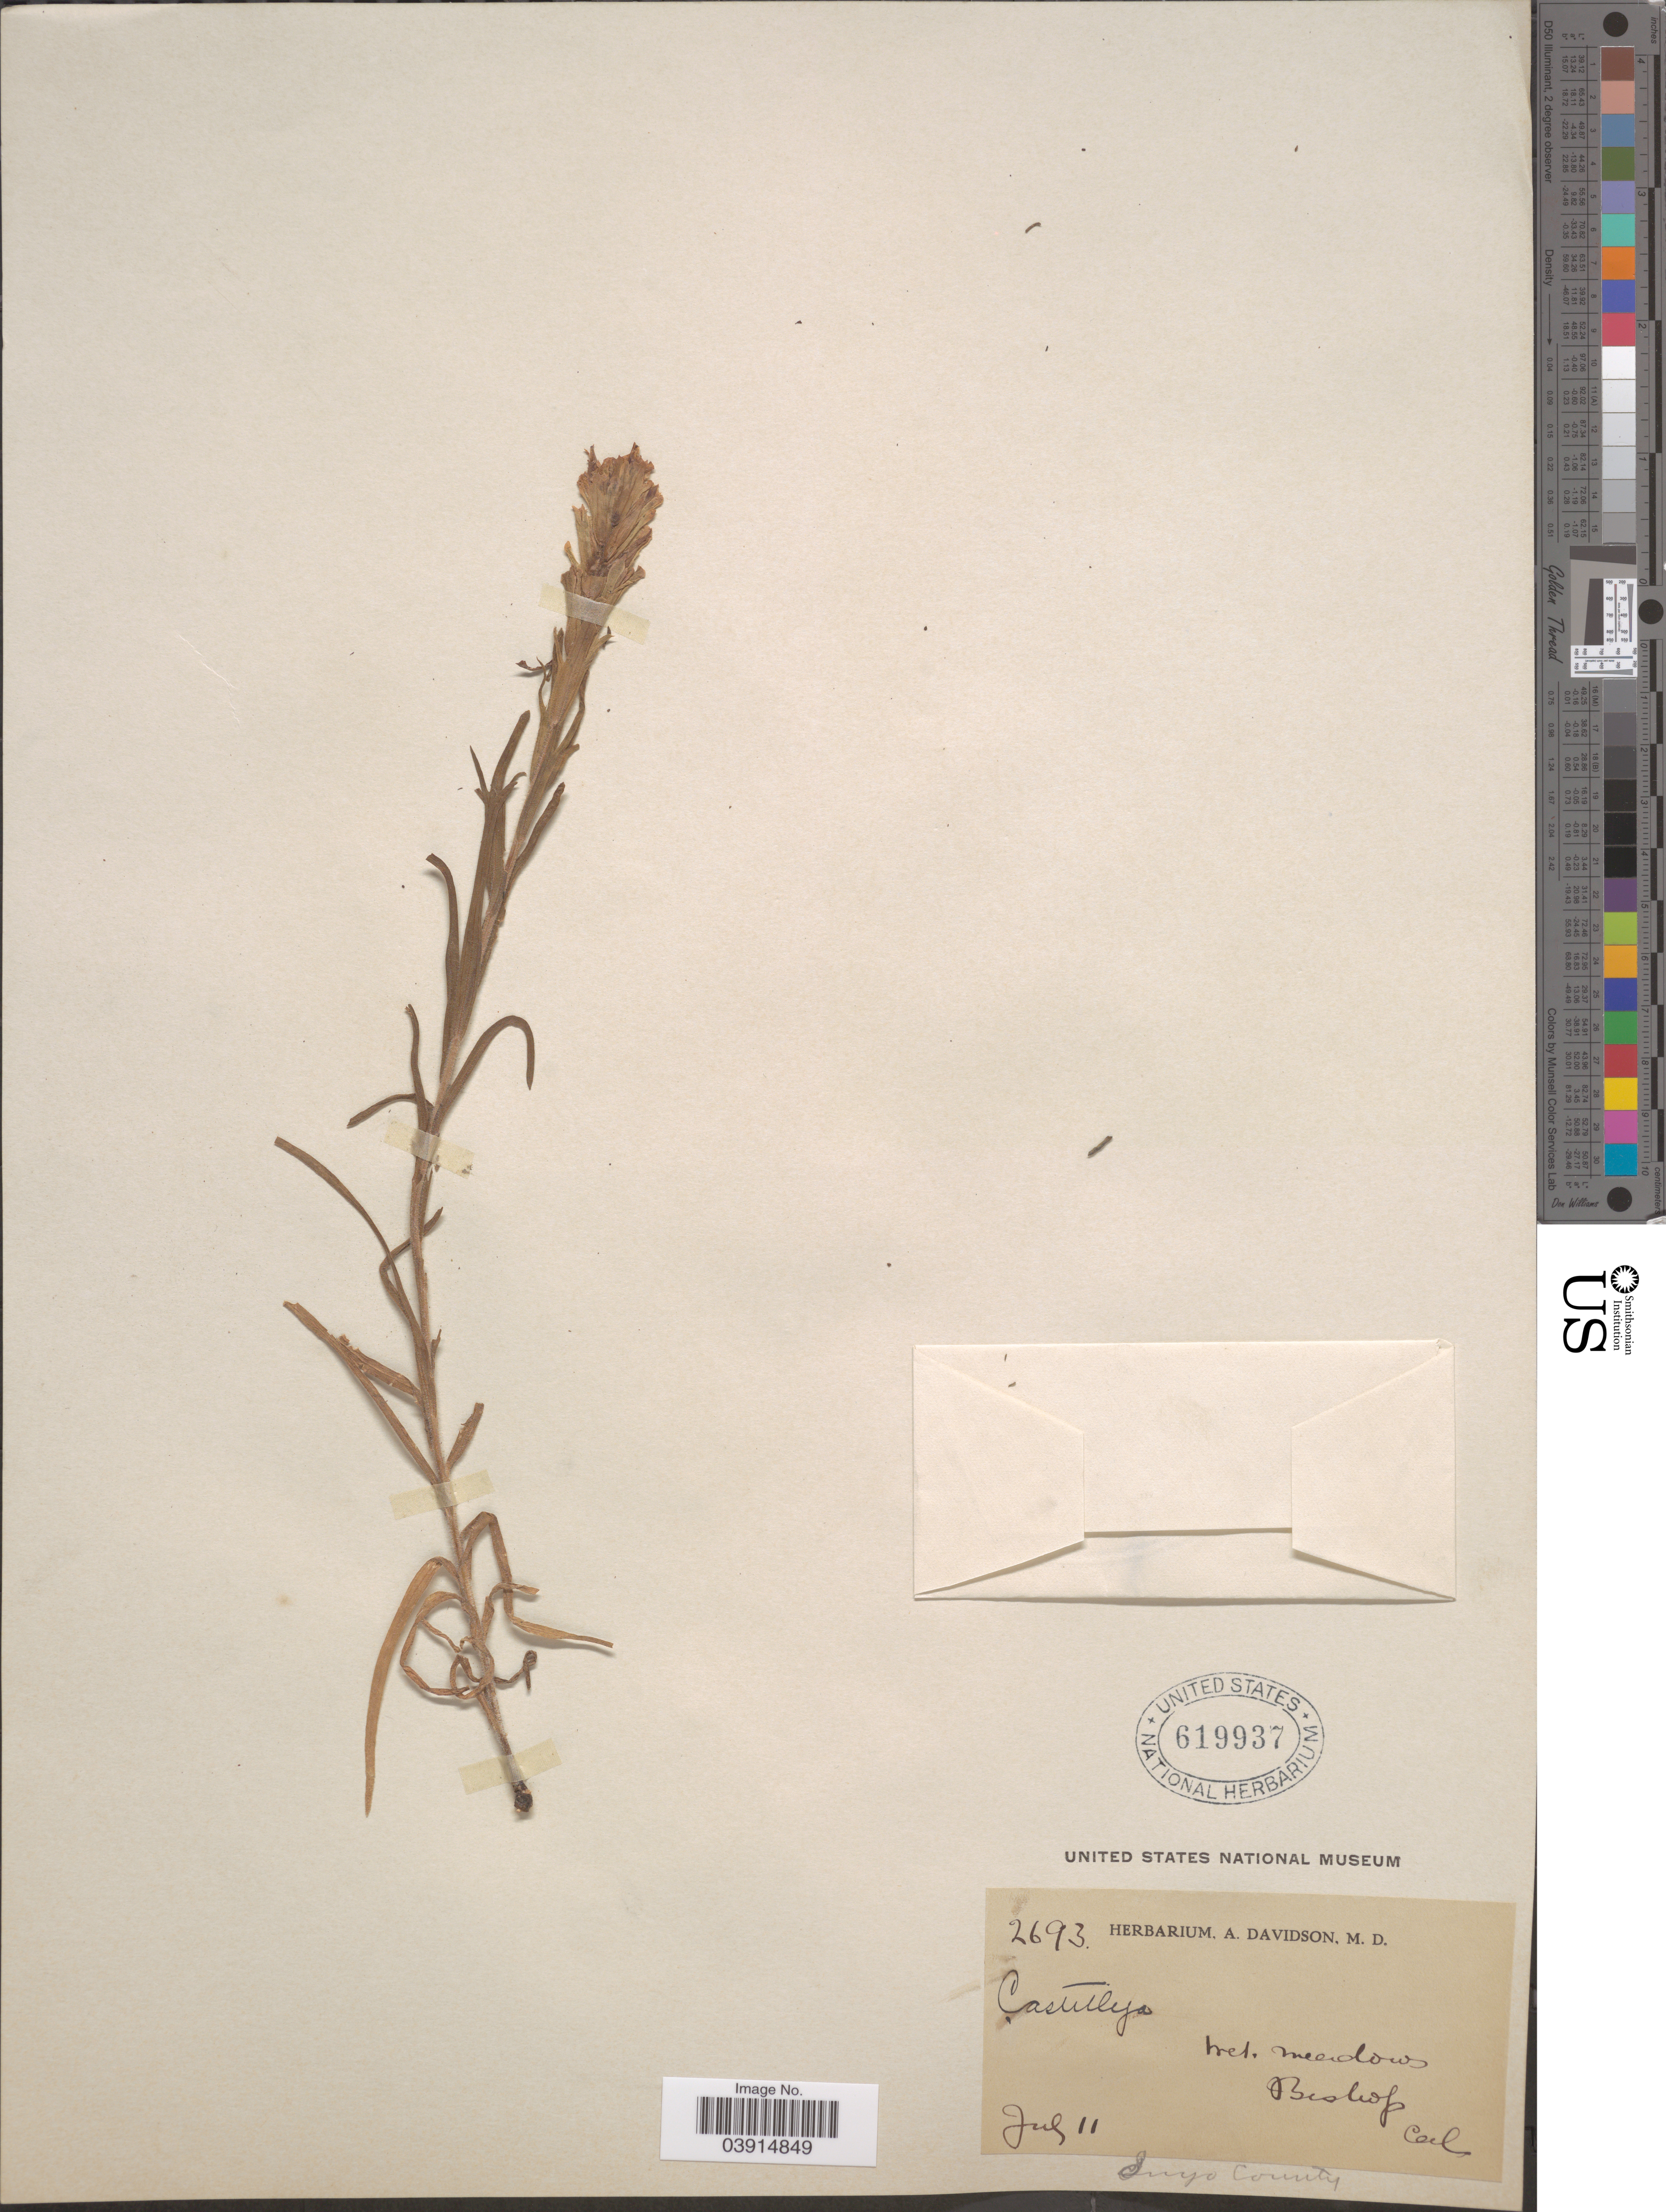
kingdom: Plantae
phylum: Tracheophyta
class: Magnoliopsida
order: Lamiales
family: Orobanchaceae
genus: Castilleja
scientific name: Castilleja sp.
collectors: ex herb. A. Davidson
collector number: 2693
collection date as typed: Transcribed d/m/y: /7/11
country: United States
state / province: California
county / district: Inyo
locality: Bishop. Inyo County.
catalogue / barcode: US 619937